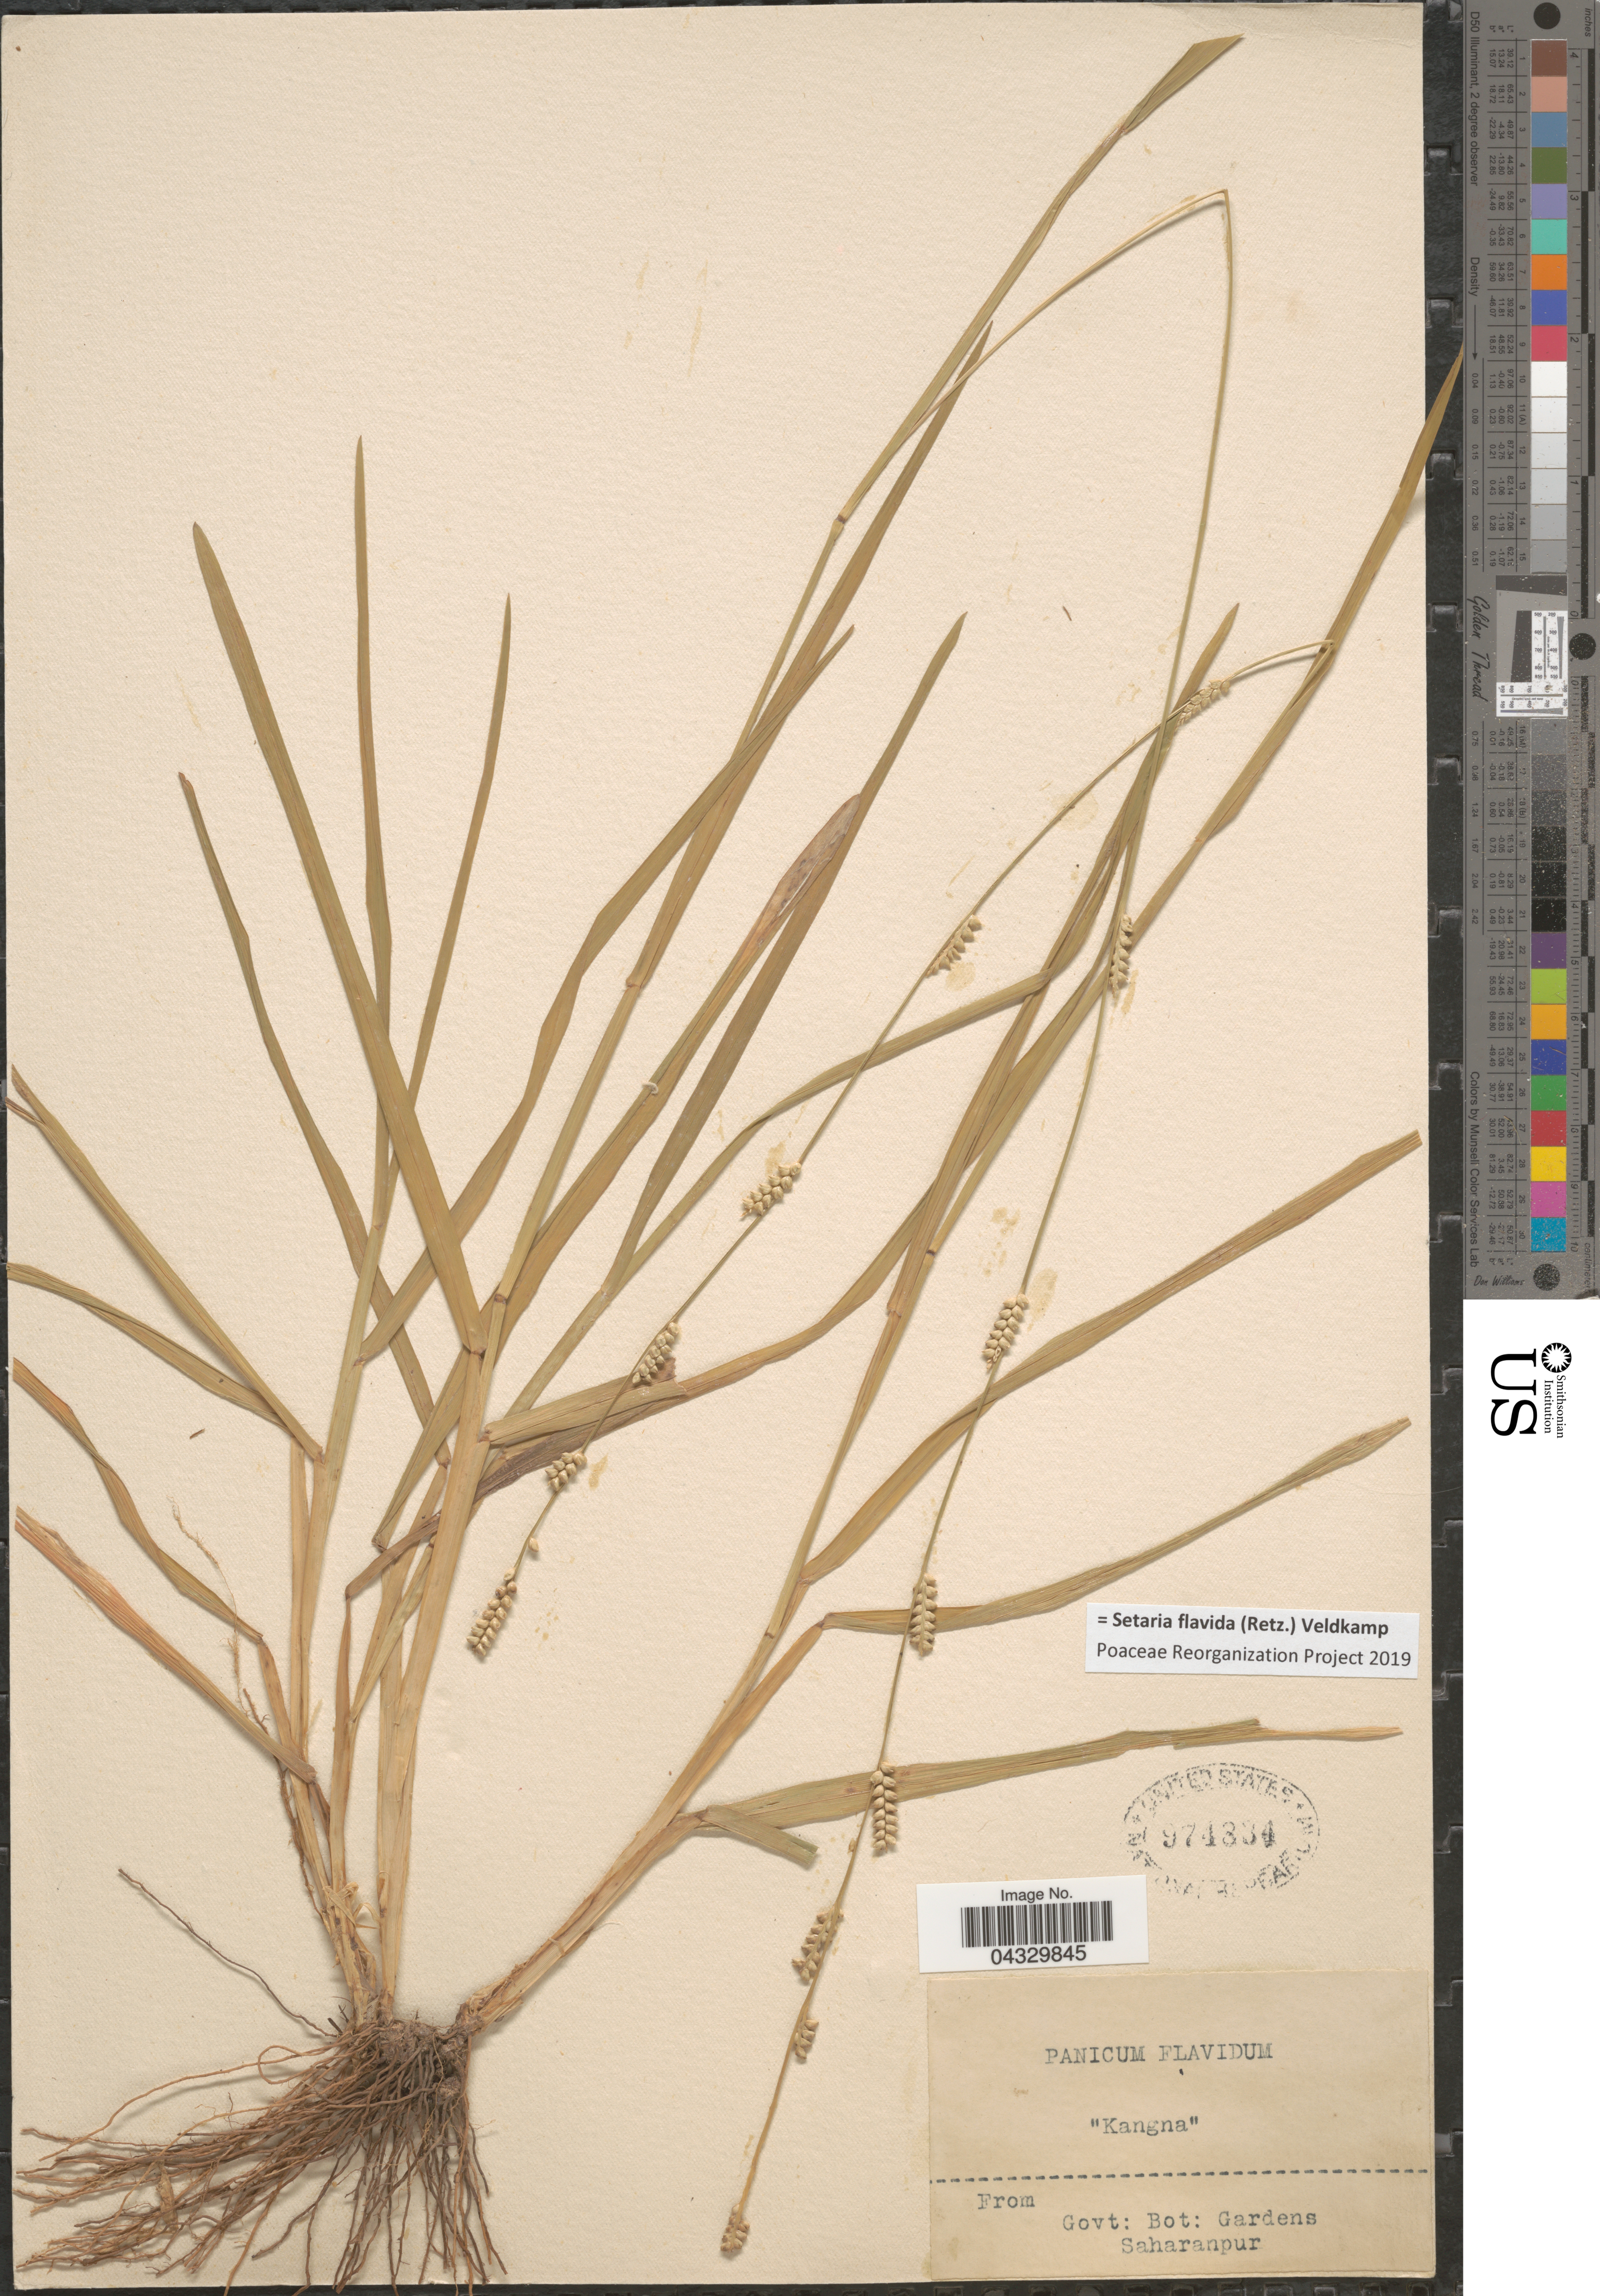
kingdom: Plantae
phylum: Tracheophyta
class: Liliopsida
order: Poales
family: Poaceae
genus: Setaria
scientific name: Setaria flavida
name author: (Retz.) Veldkamp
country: India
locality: Govt: Bot: Gardens Saharanpur.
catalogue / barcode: US 974834